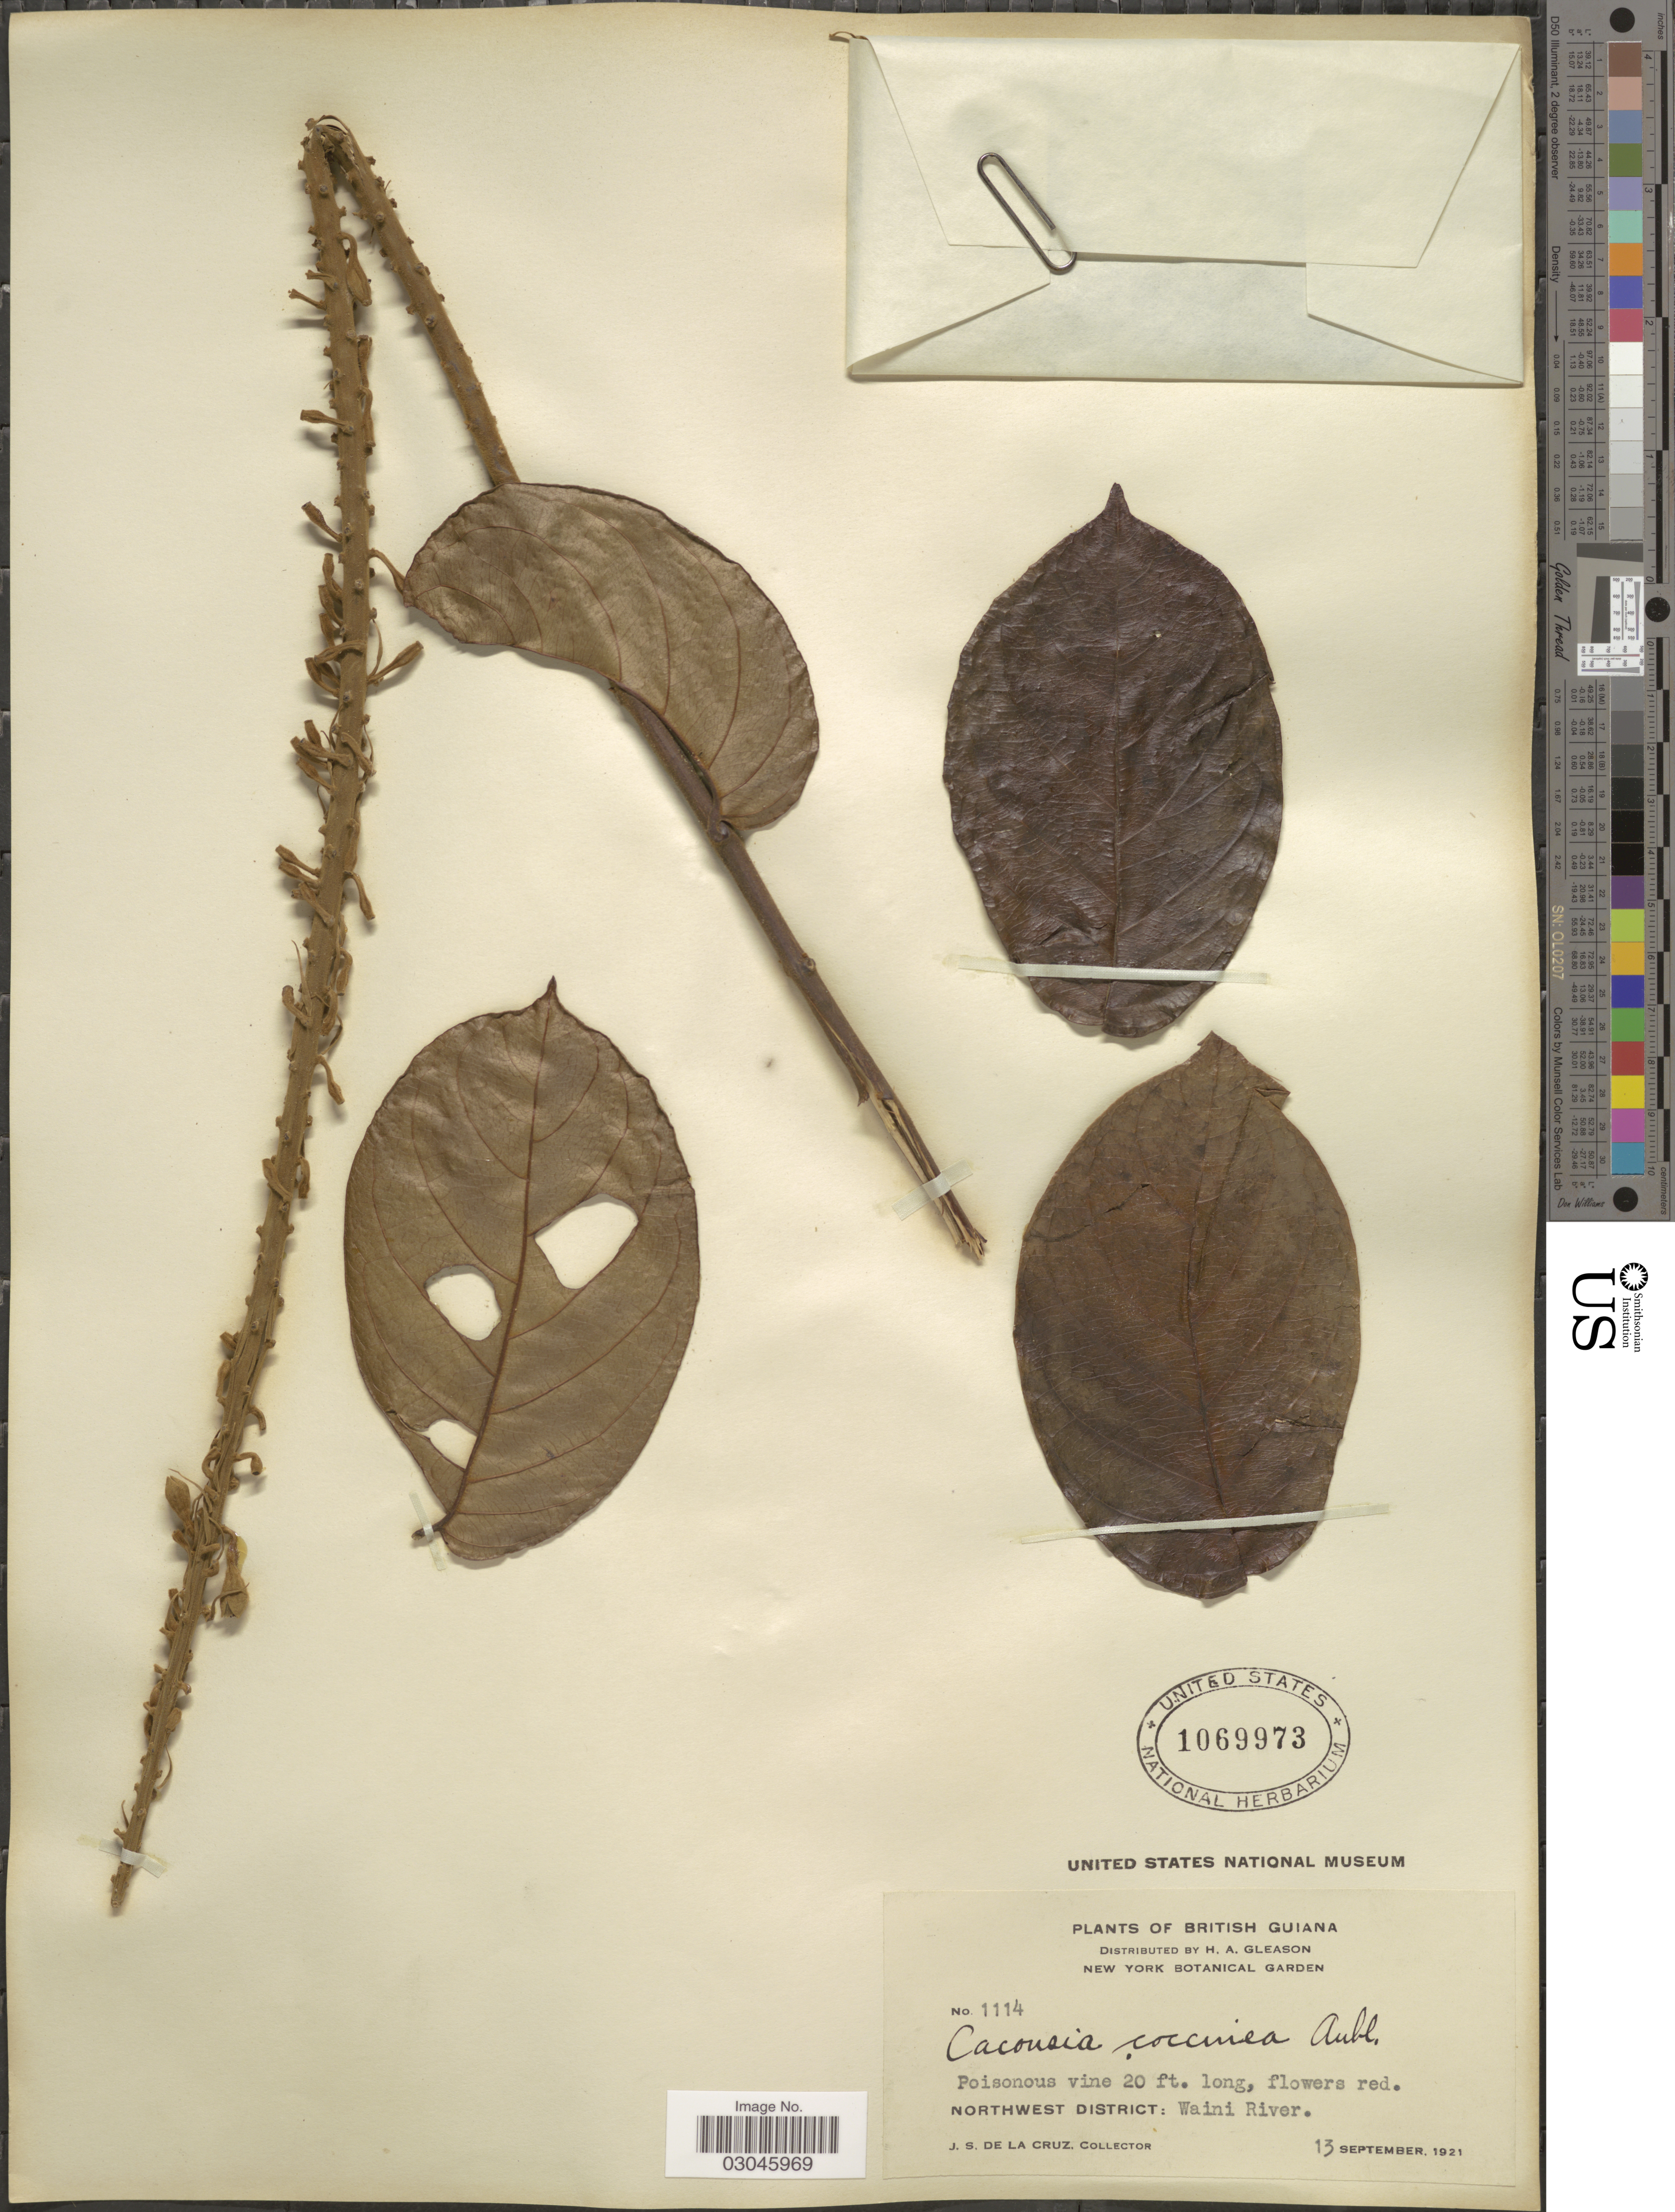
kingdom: Plantae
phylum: Tracheophyta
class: Magnoliopsida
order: Myrtales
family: Combretaceae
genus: Combretum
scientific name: Combretum cacoucia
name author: Exell ex Sandwith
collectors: J. S. de la Cruz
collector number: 1114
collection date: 1921-09-13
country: Guyana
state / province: Barima-Waini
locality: British Guiana. Northwest District: Waini River.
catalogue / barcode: US 1069973